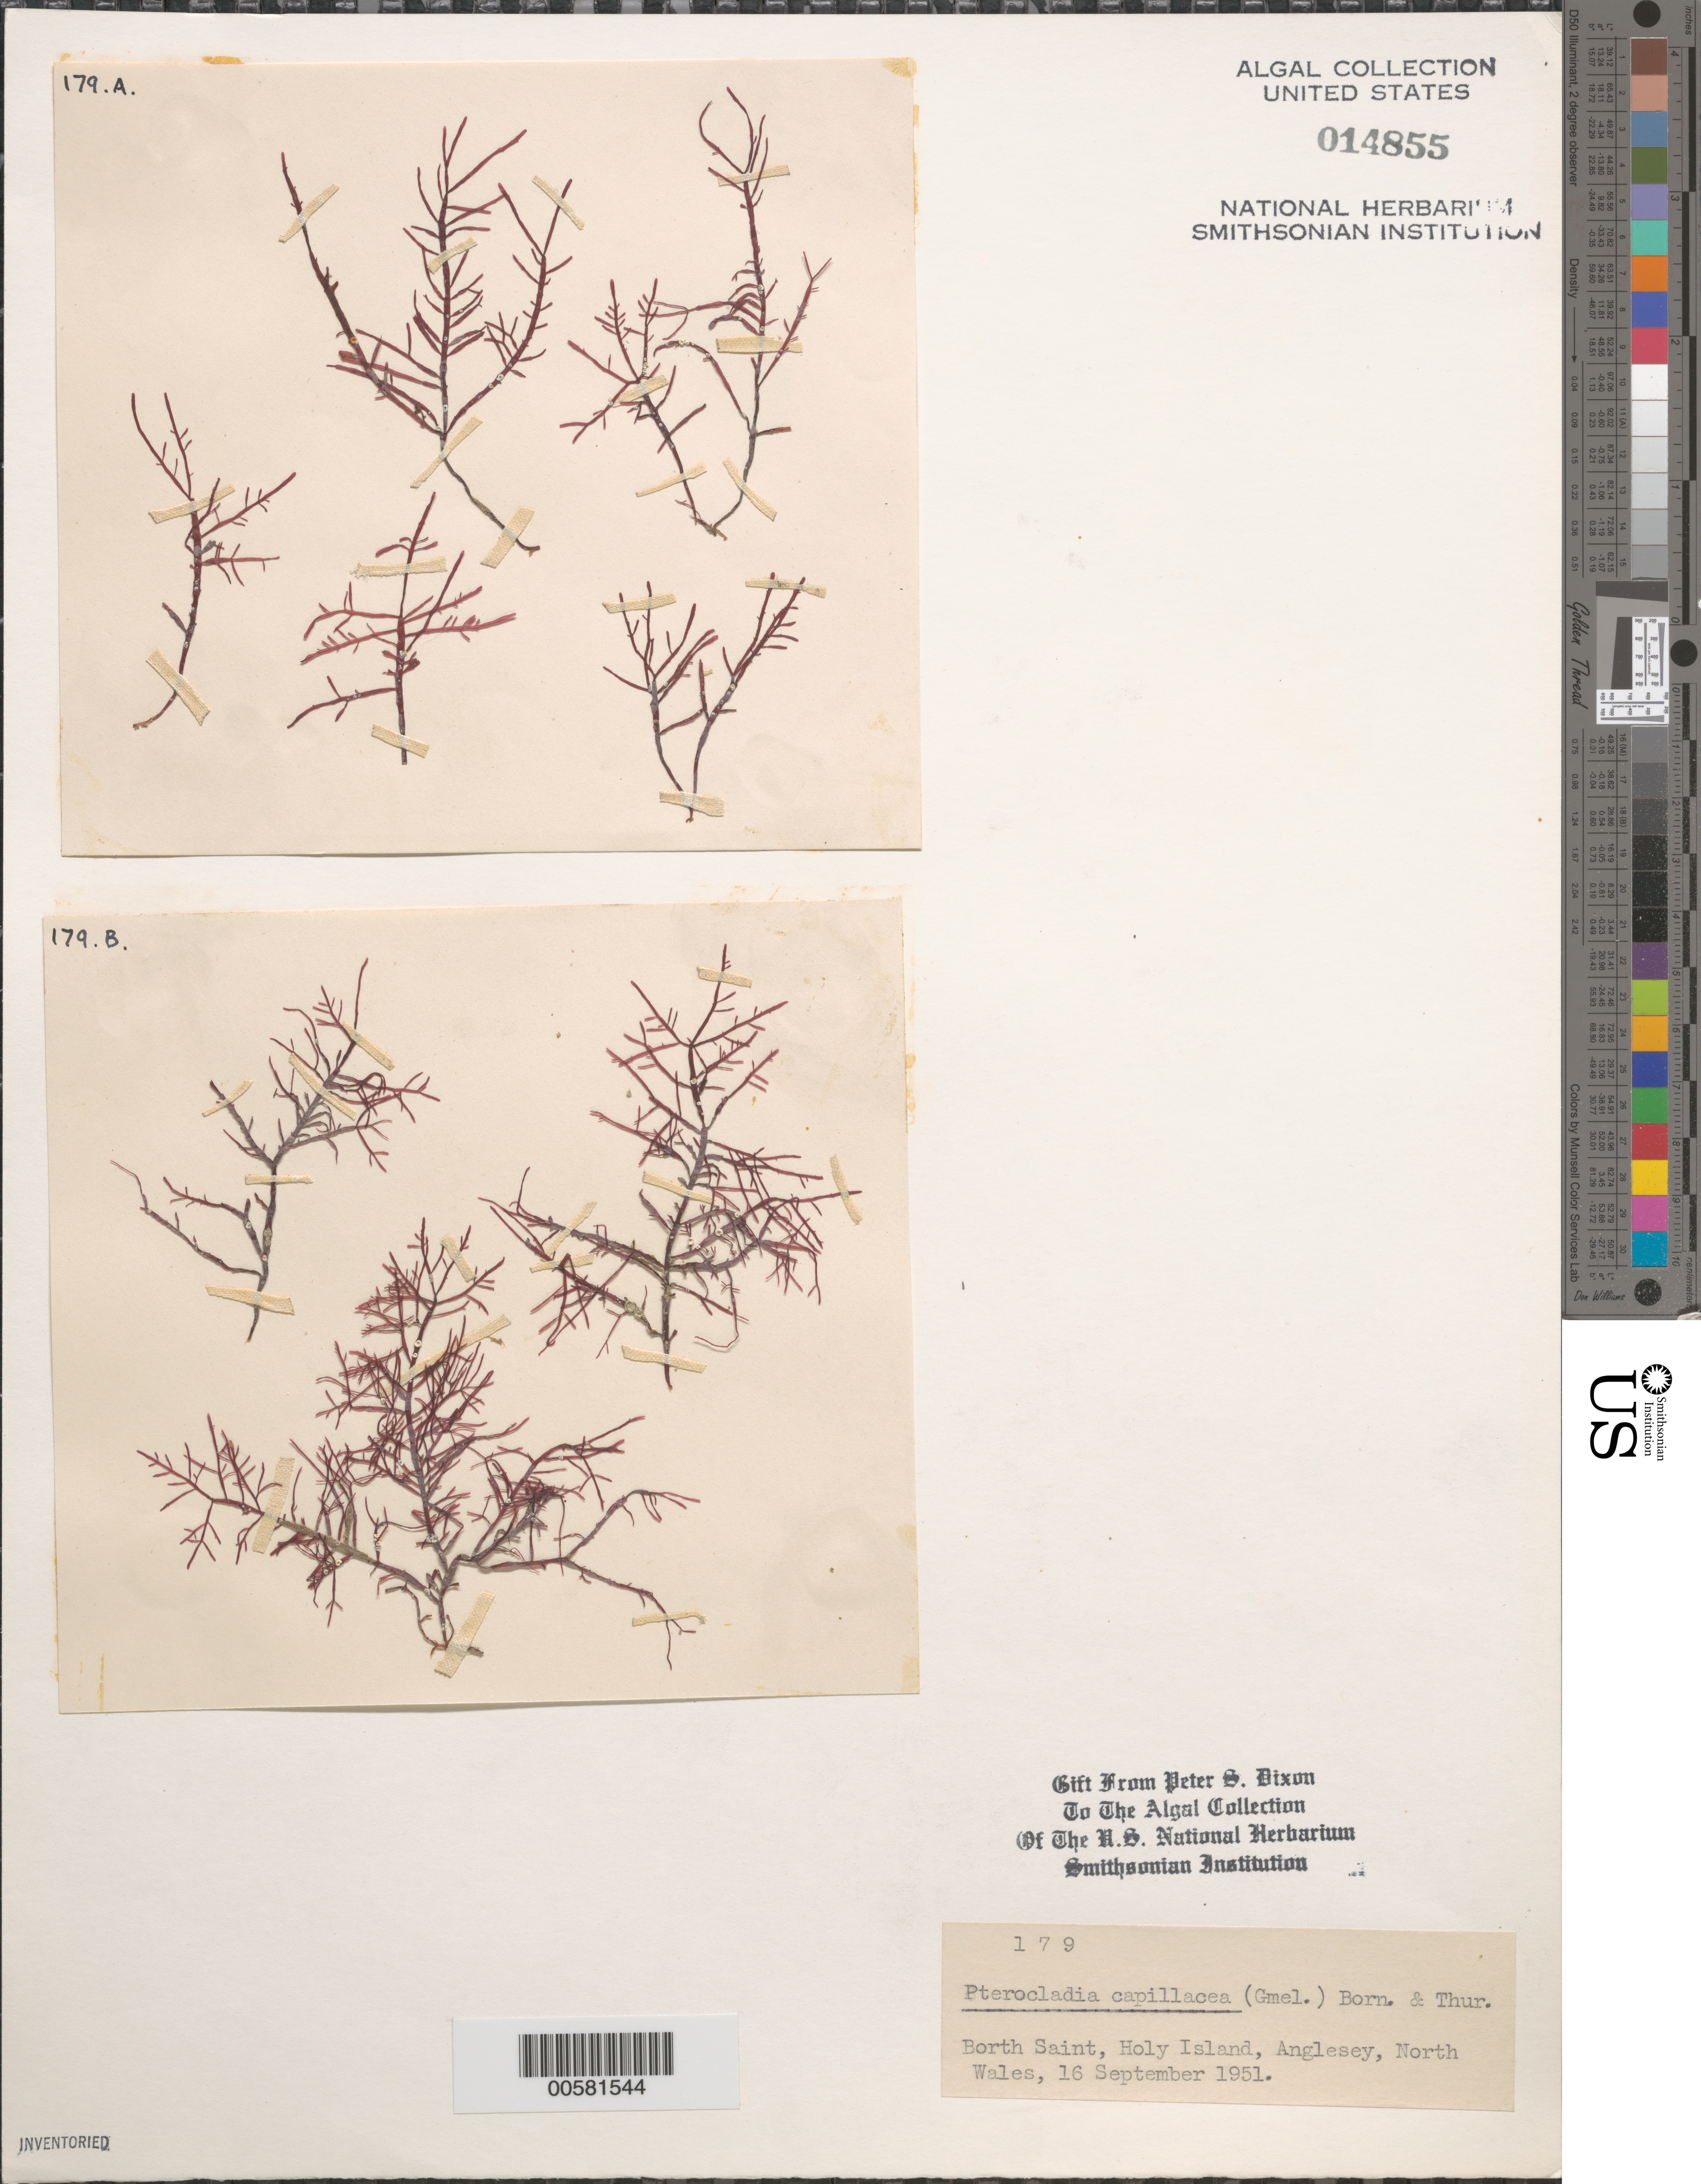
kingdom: Plantae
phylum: Rhodophyta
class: Florideophyceae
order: Gelidiales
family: Pterocladiaceae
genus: Pterocladiella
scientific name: Pterocladiella capillacea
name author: (S.G. Gmel.) Santelices & Hommers.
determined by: Algae name updating Project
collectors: P. S. Dixon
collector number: PSD 179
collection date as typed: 16 Sep 1951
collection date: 1951-09-16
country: United Kingdom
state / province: Wales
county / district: Gwynedd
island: Anglesey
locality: Borth Saint, Holy Island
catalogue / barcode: US 14855